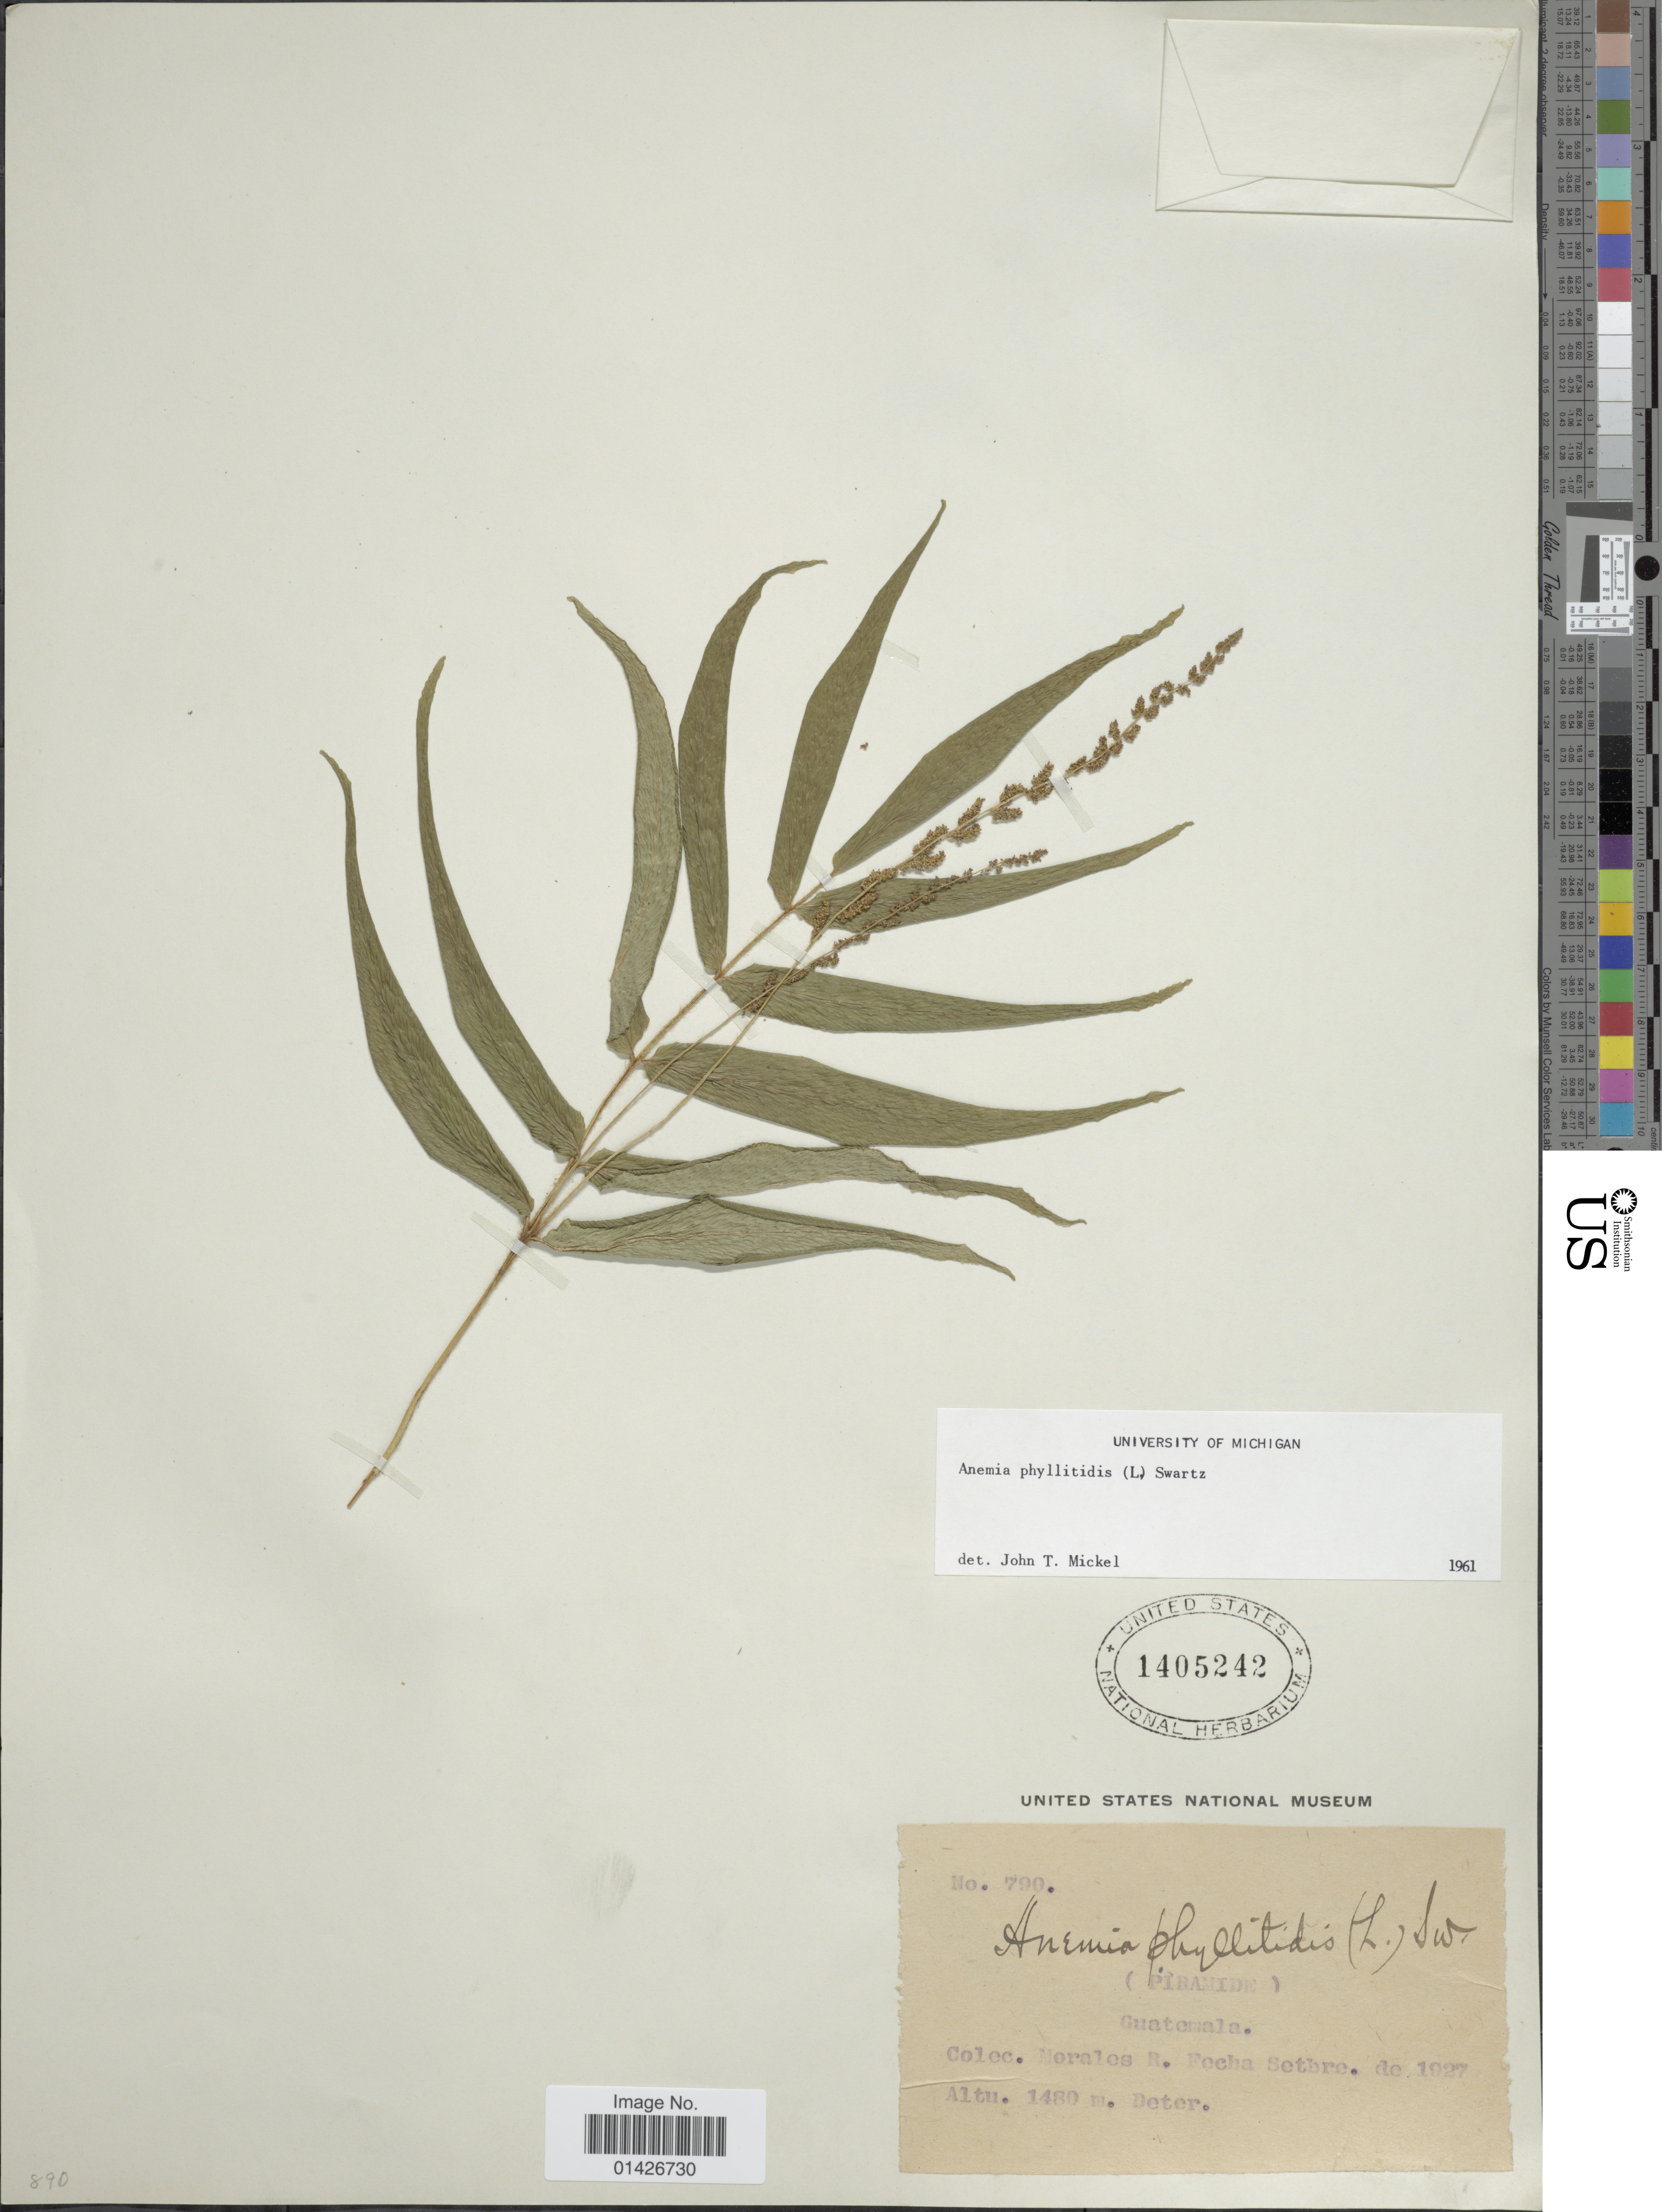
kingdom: Plantae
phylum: Tracheophyta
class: Polypodiopsida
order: Schizaeales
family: Anemiaceae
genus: Anemia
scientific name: Anemia phyllitidis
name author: (L.) Sw.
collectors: -. Morales R.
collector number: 790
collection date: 1927-09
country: Guatemala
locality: (Piramide)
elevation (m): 1480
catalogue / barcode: US 1405242